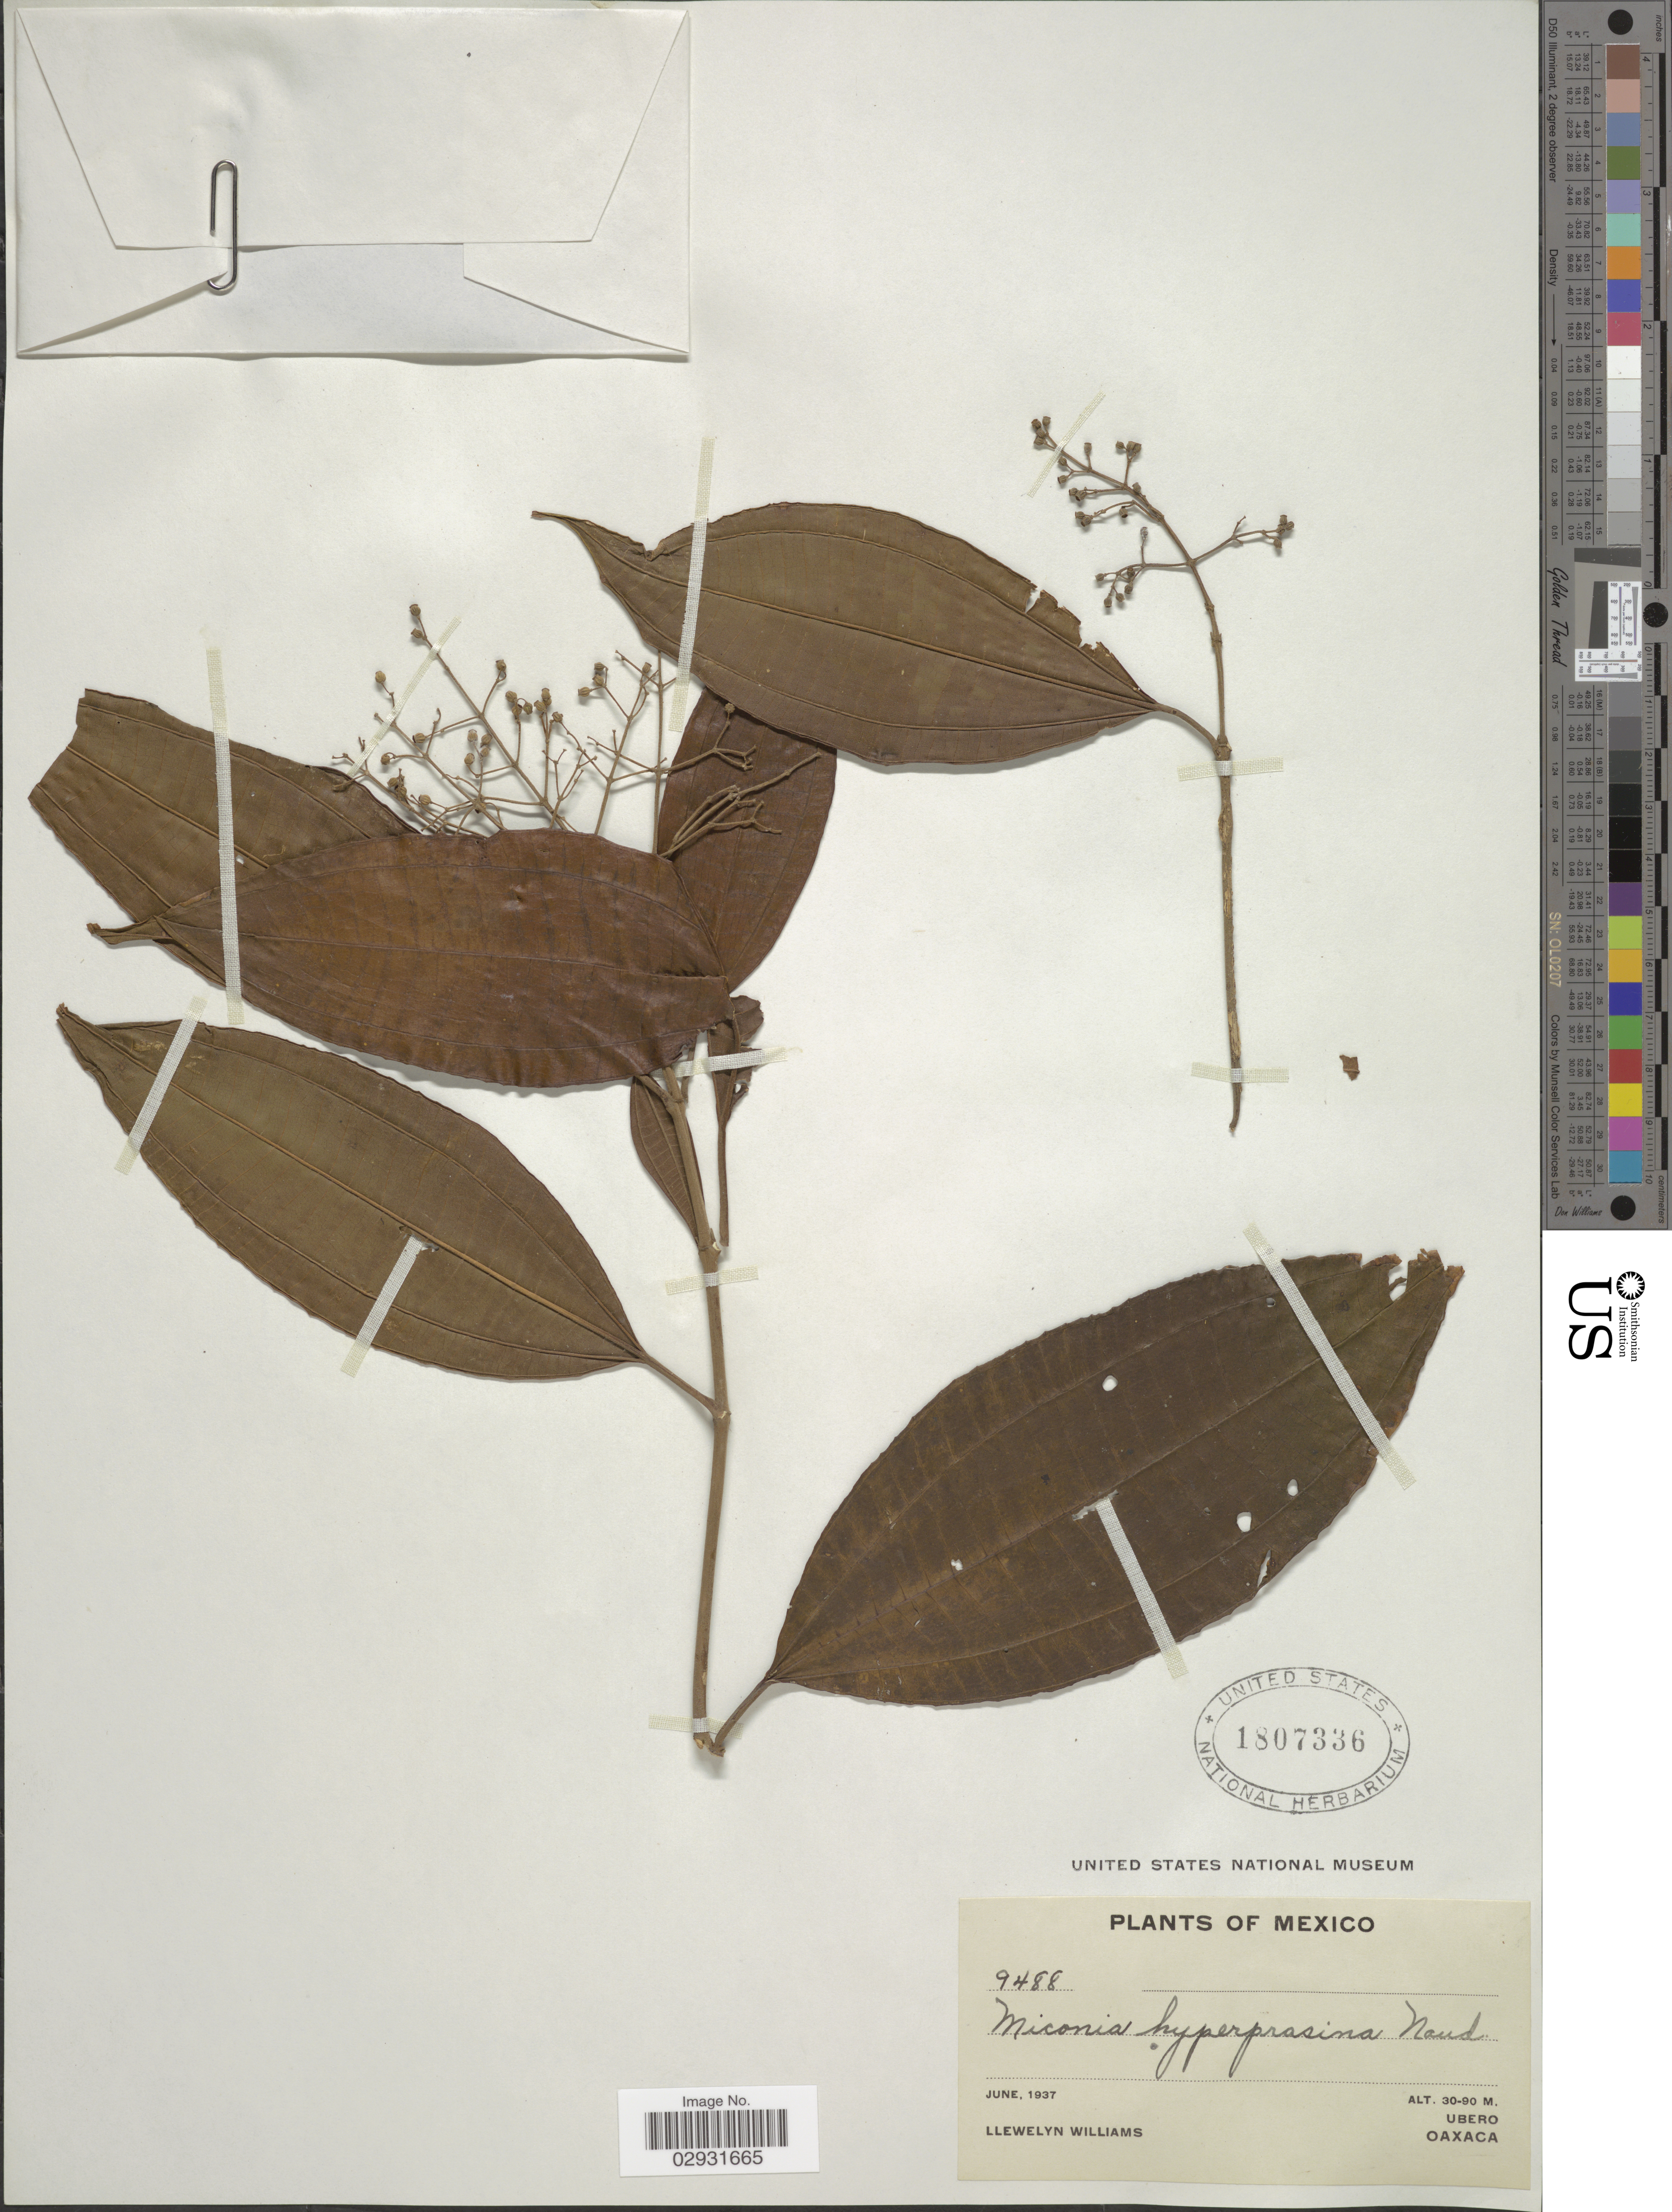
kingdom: Plantae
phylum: Tracheophyta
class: Magnoliopsida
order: Myrtales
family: Melastomataceae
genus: Miconia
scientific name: Miconia affinis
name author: DC.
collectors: Ll. Williams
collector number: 9488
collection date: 1937-06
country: Mexico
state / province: Oaxaca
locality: Ubero. Oaxaca.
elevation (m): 30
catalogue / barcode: US 1807336